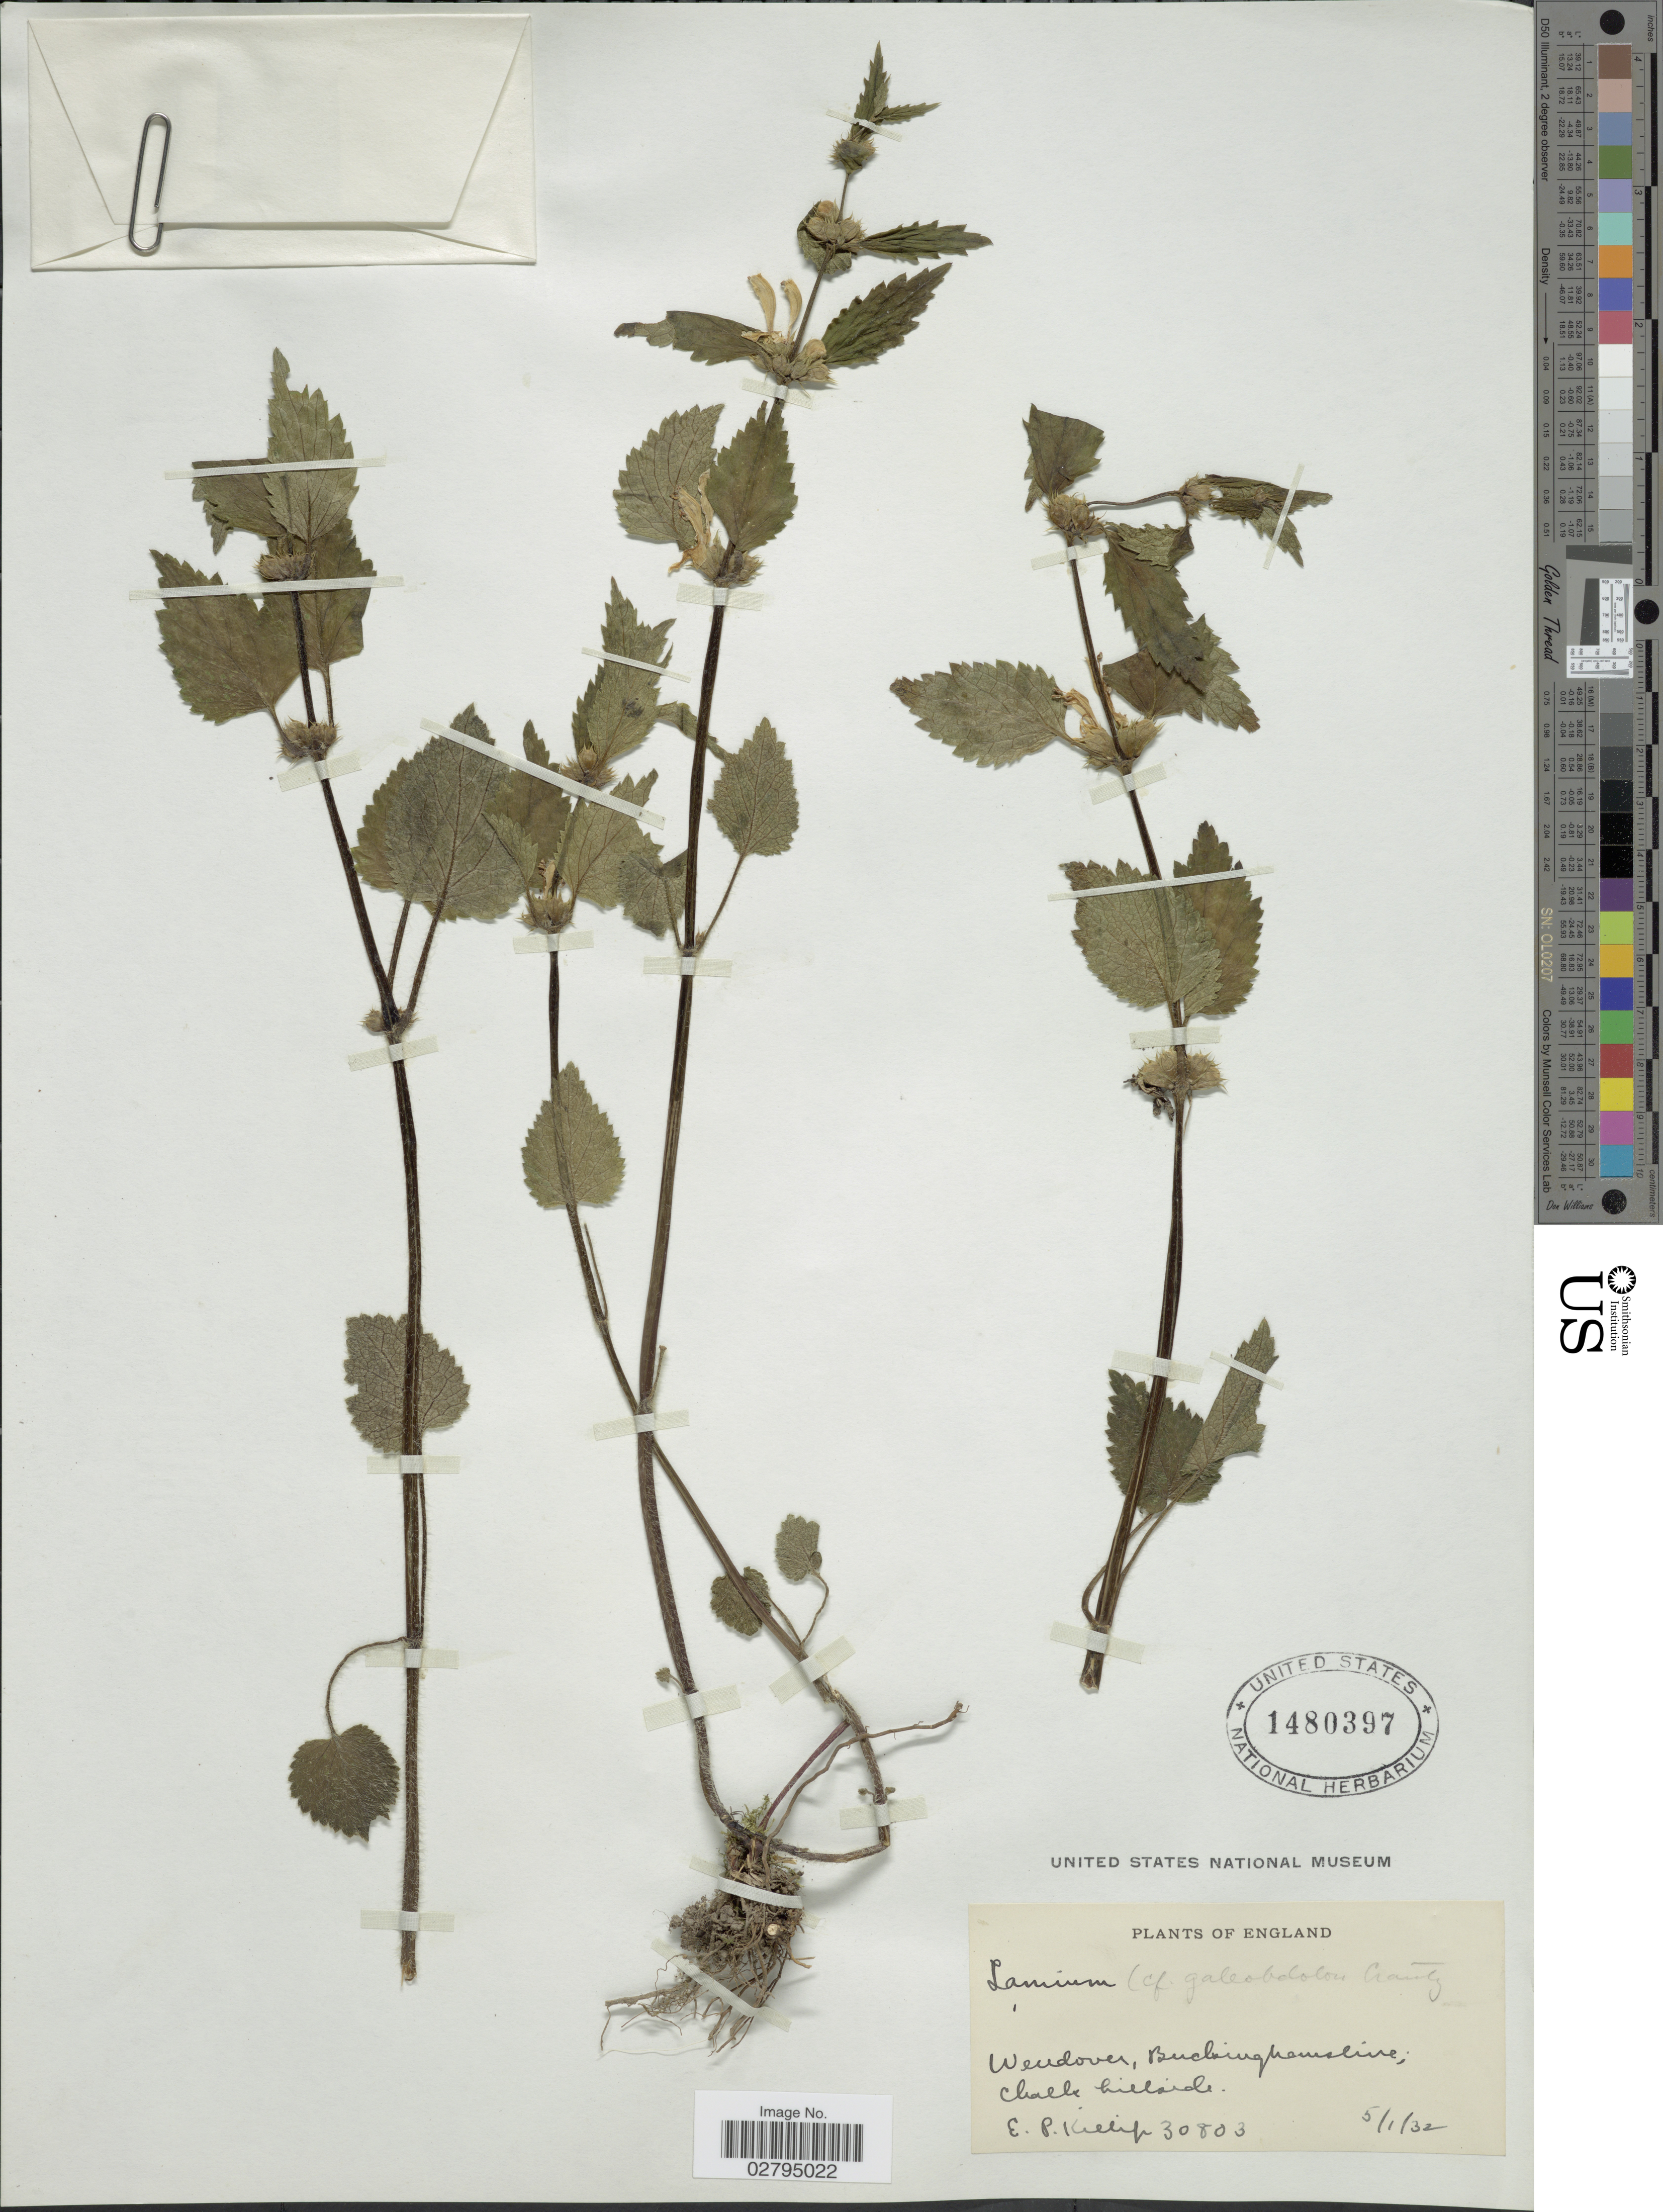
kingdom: Plantae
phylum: Tracheophyta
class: Magnoliopsida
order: Lamiales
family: Lamiaceae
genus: Lamium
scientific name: Lamium galeobdolon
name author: (L.) L.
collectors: E. P. Killip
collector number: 30803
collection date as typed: Transcribed d/m/y: 5/1/32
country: United Kingdom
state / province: England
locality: Wendover, Buckinghamshire; Chalk hillside.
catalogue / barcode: US 1480397